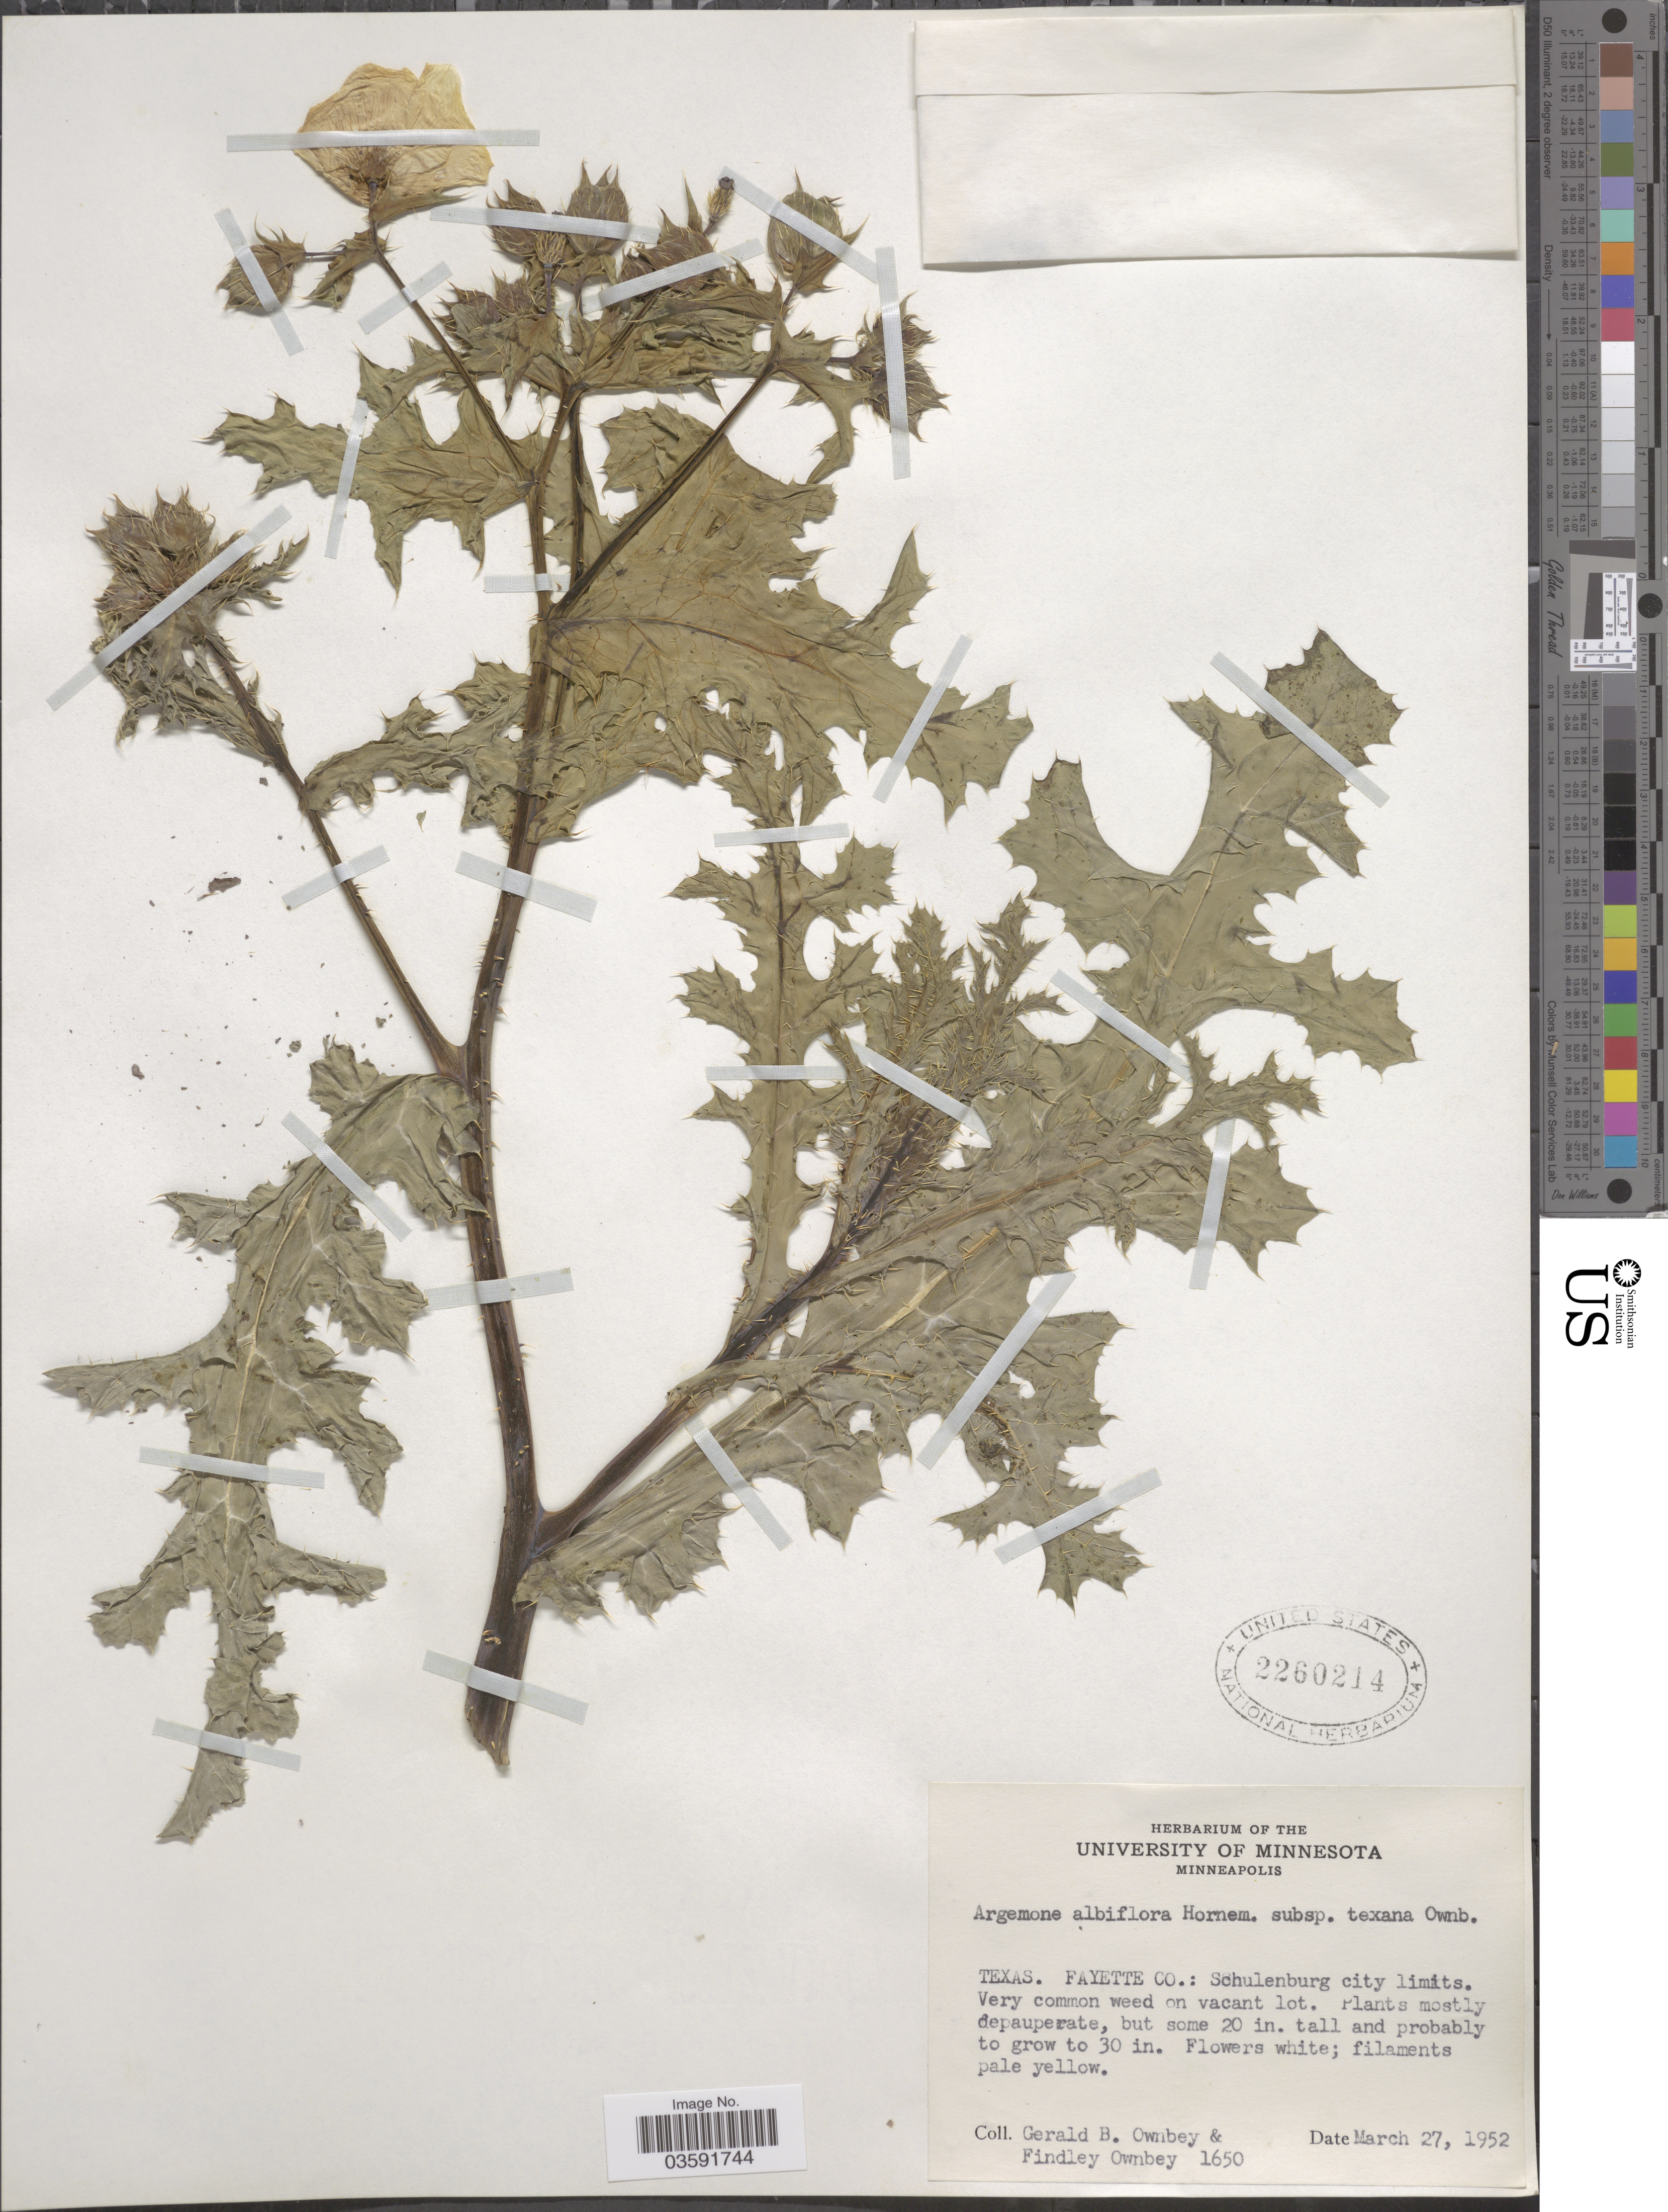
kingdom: Plantae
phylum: Tracheophyta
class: Magnoliopsida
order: Ranunculales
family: Papaveraceae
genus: Argemone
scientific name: Argemone albiflora subsp. texana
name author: G.B. Ownbey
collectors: G. B. Ownbey & F. Ownbey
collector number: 1650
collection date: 1952-03-27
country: United States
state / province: Texas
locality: Fayette Co.: Schulenburg city limits.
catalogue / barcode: US 2260214